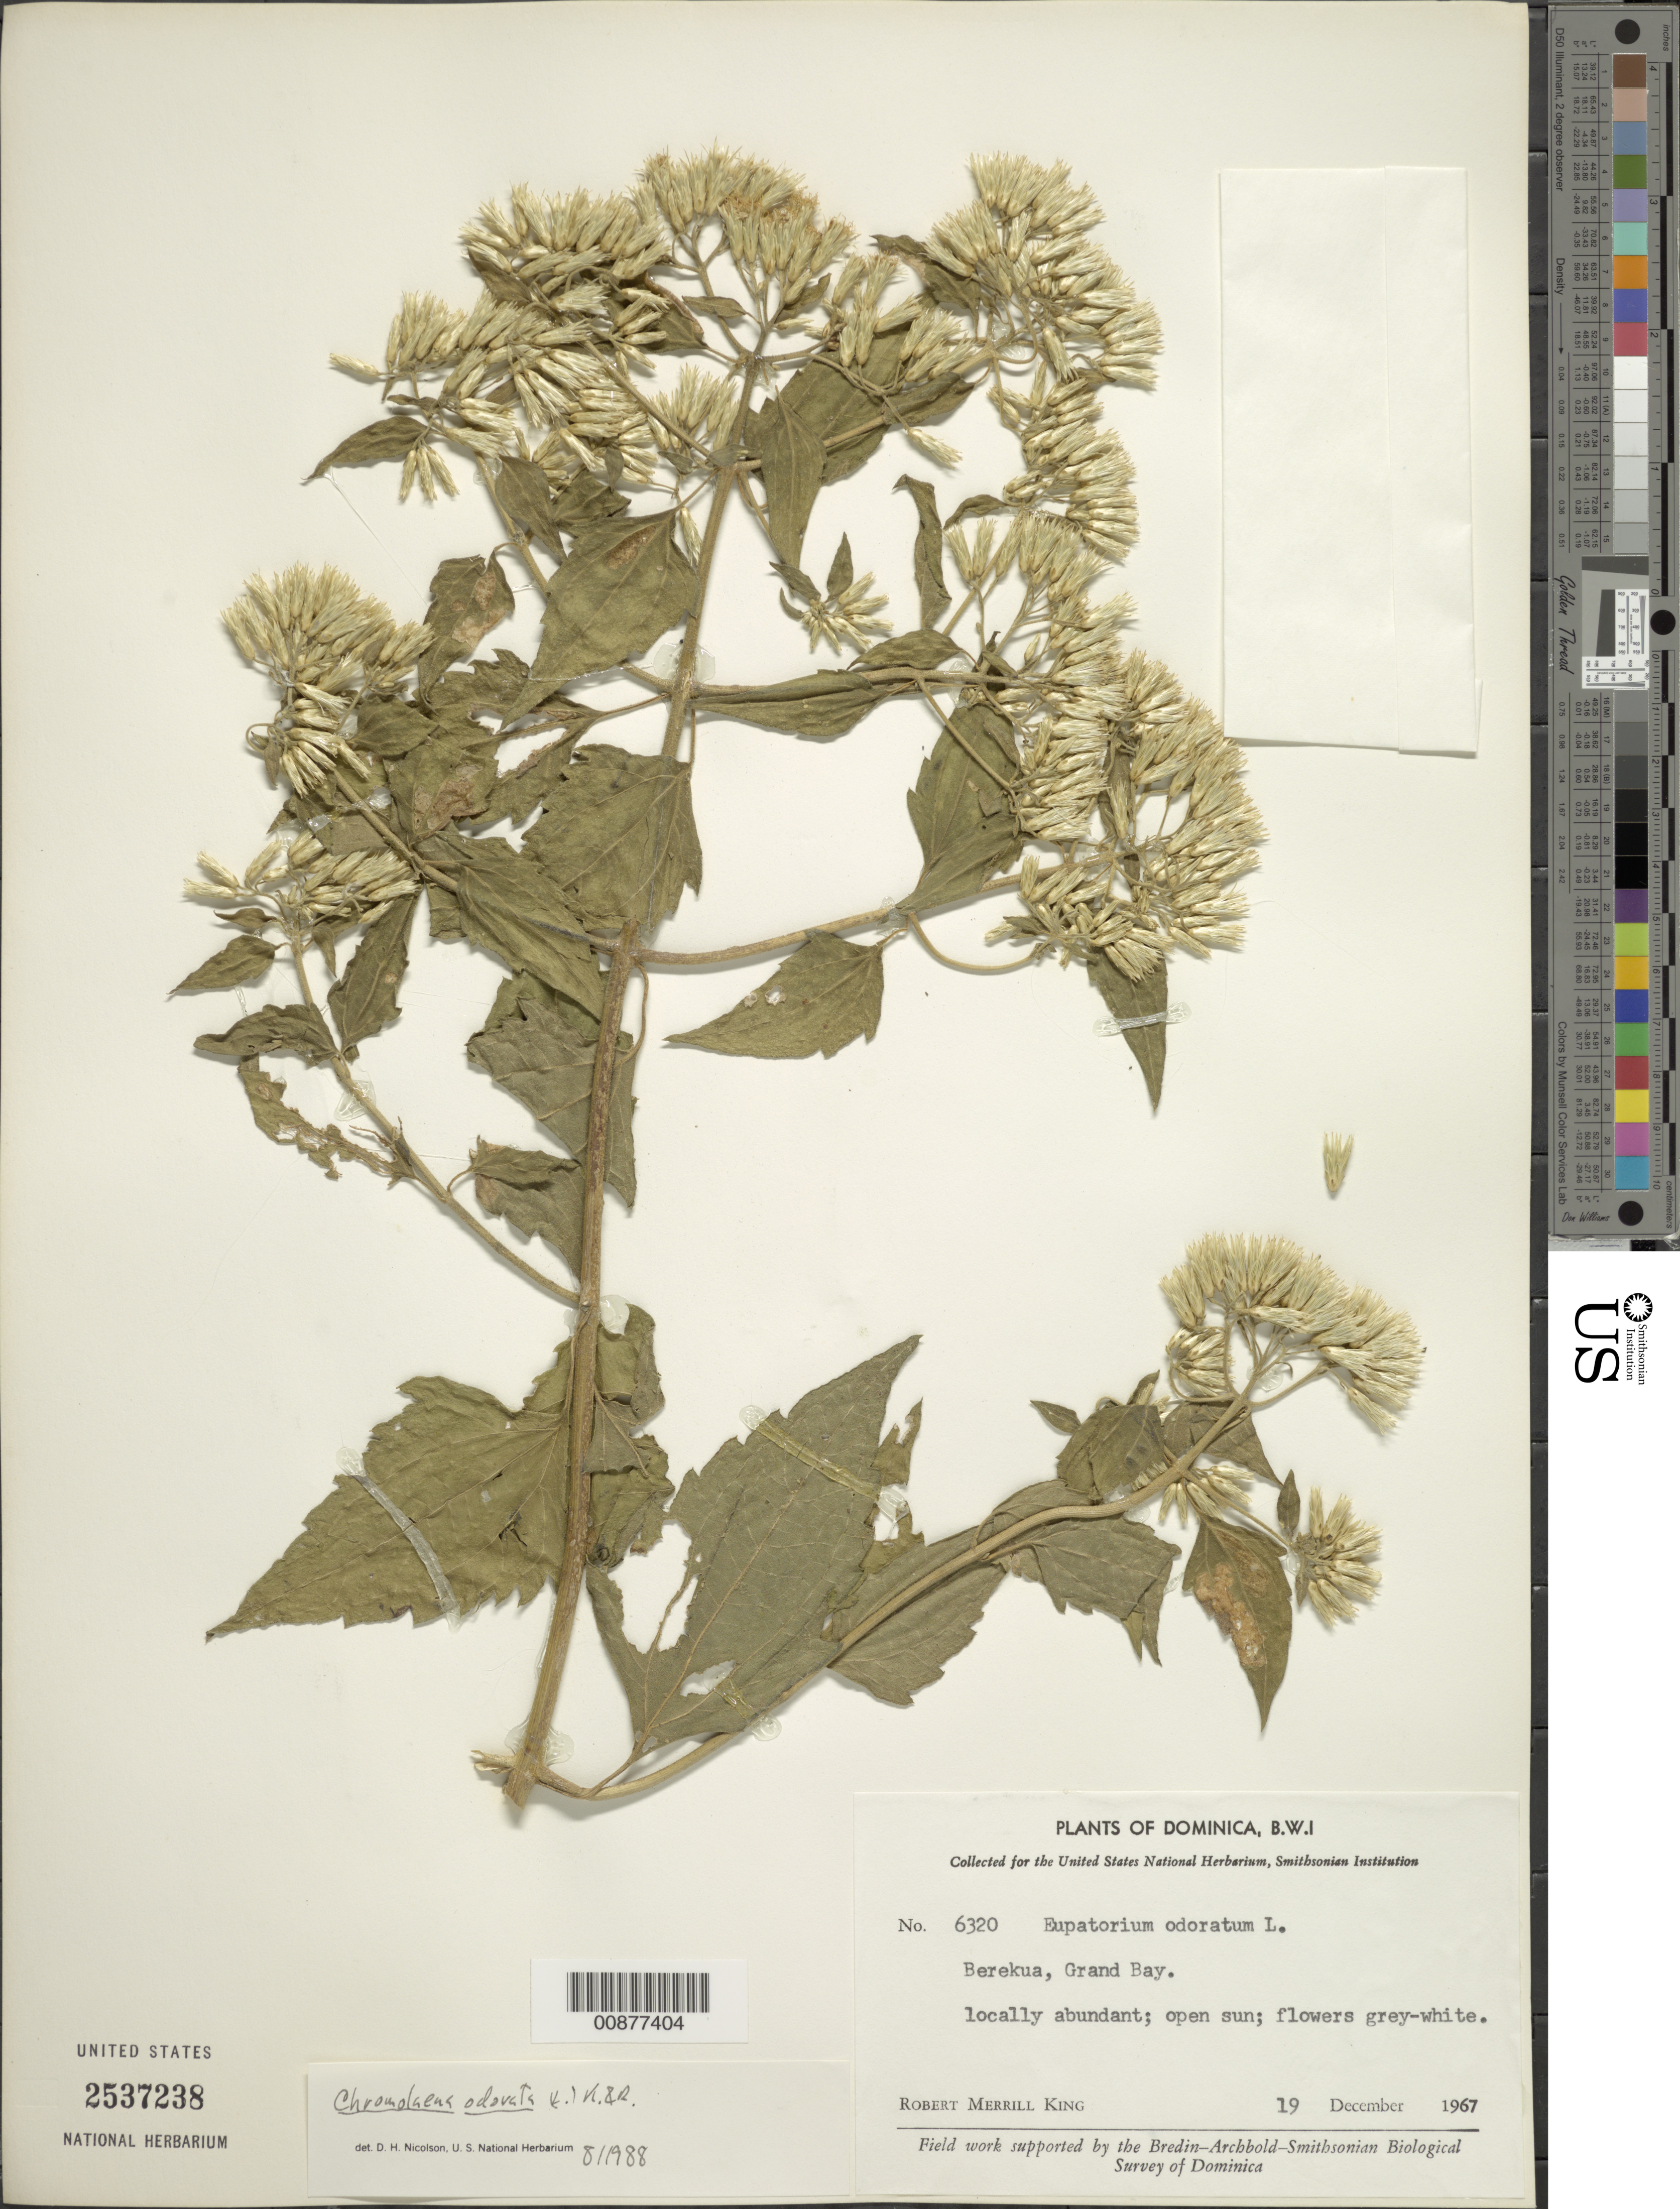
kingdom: Plantae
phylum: Tracheophyta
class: Magnoliopsida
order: Asterales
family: Asteraceae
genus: Chromolaena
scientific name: Chromolaena odorata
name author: (L.) R.M. King & H. Rob.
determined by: Nicolson, Dan H.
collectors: R. M. King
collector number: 6320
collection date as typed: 19 Dec 1967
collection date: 1967-12-19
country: Dominica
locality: Berekua, Grand Bay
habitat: In open sun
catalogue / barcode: US 2537238